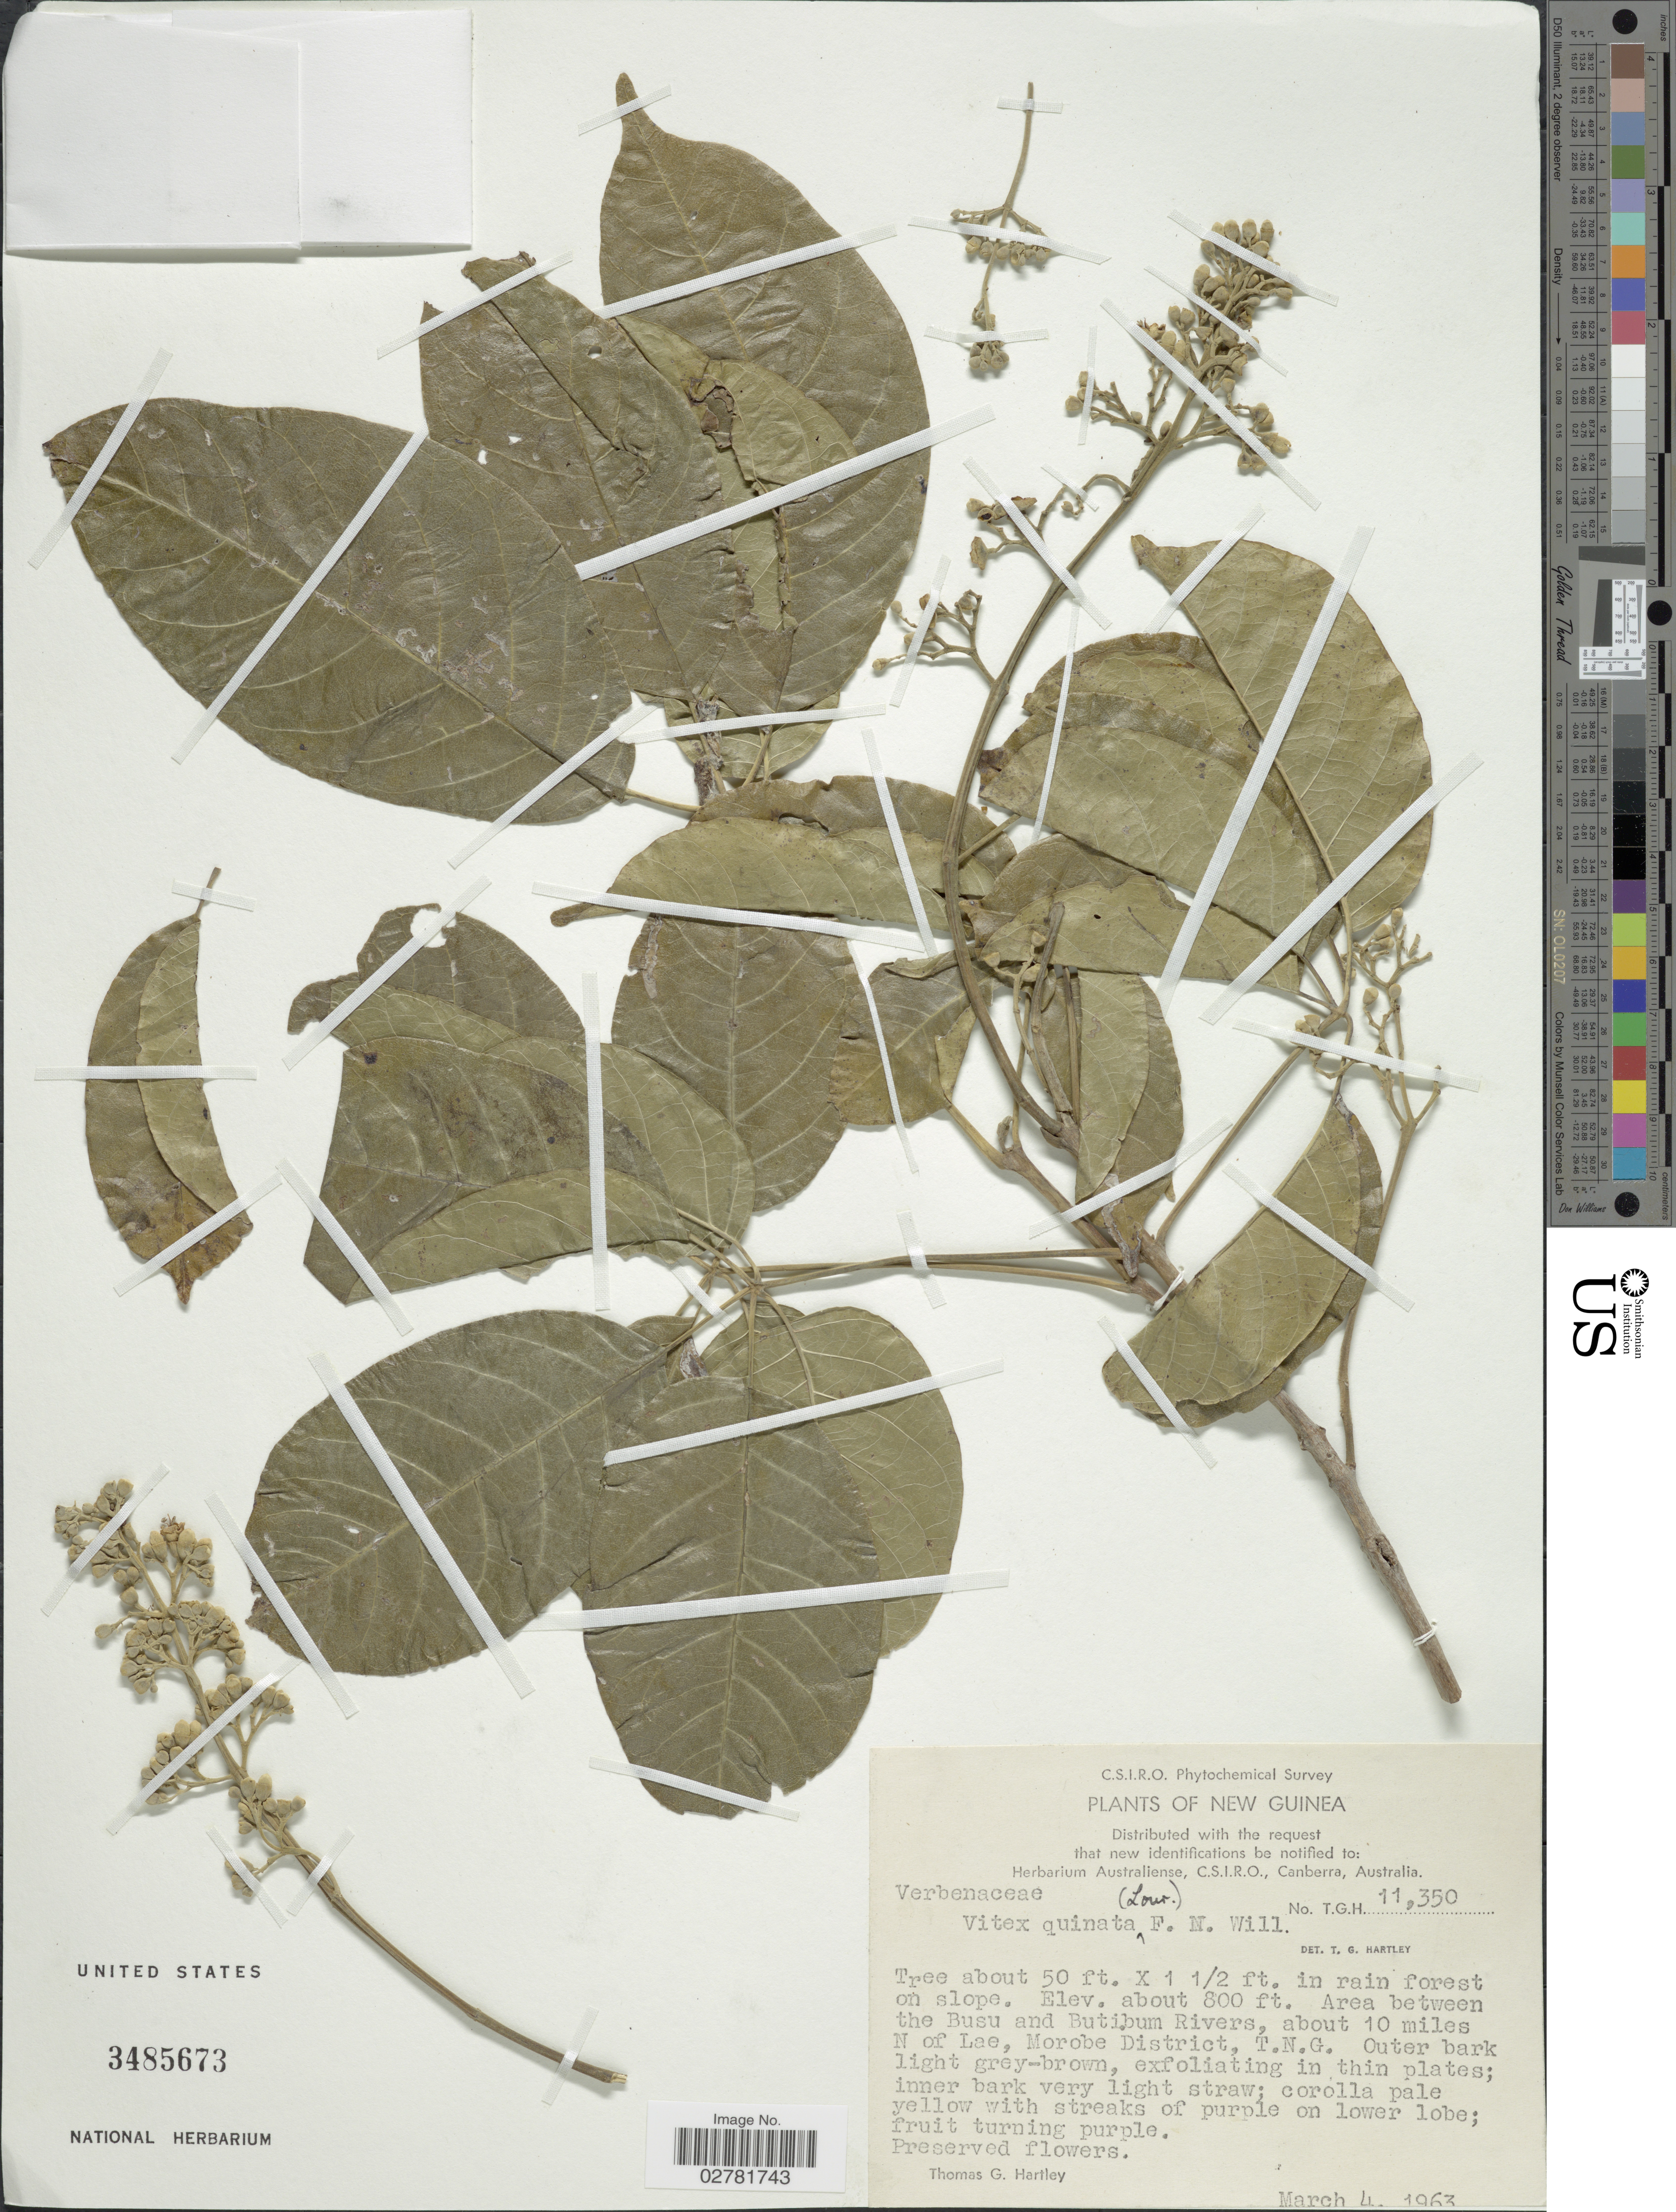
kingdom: Plantae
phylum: Tracheophyta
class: Magnoliopsida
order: Lamiales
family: Lamiaceae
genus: Vitex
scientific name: Vitex quinata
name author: (Lour.) F.N. Williams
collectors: T. G. Hartley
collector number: TGH11350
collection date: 1963-03-04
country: Papua New Guinea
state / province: Morobe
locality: New Guinea. Area between the Busu and Butibum Rivers, about 10 miles N of Lae, Morobe District, T.N.G.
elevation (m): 244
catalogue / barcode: US 3485673